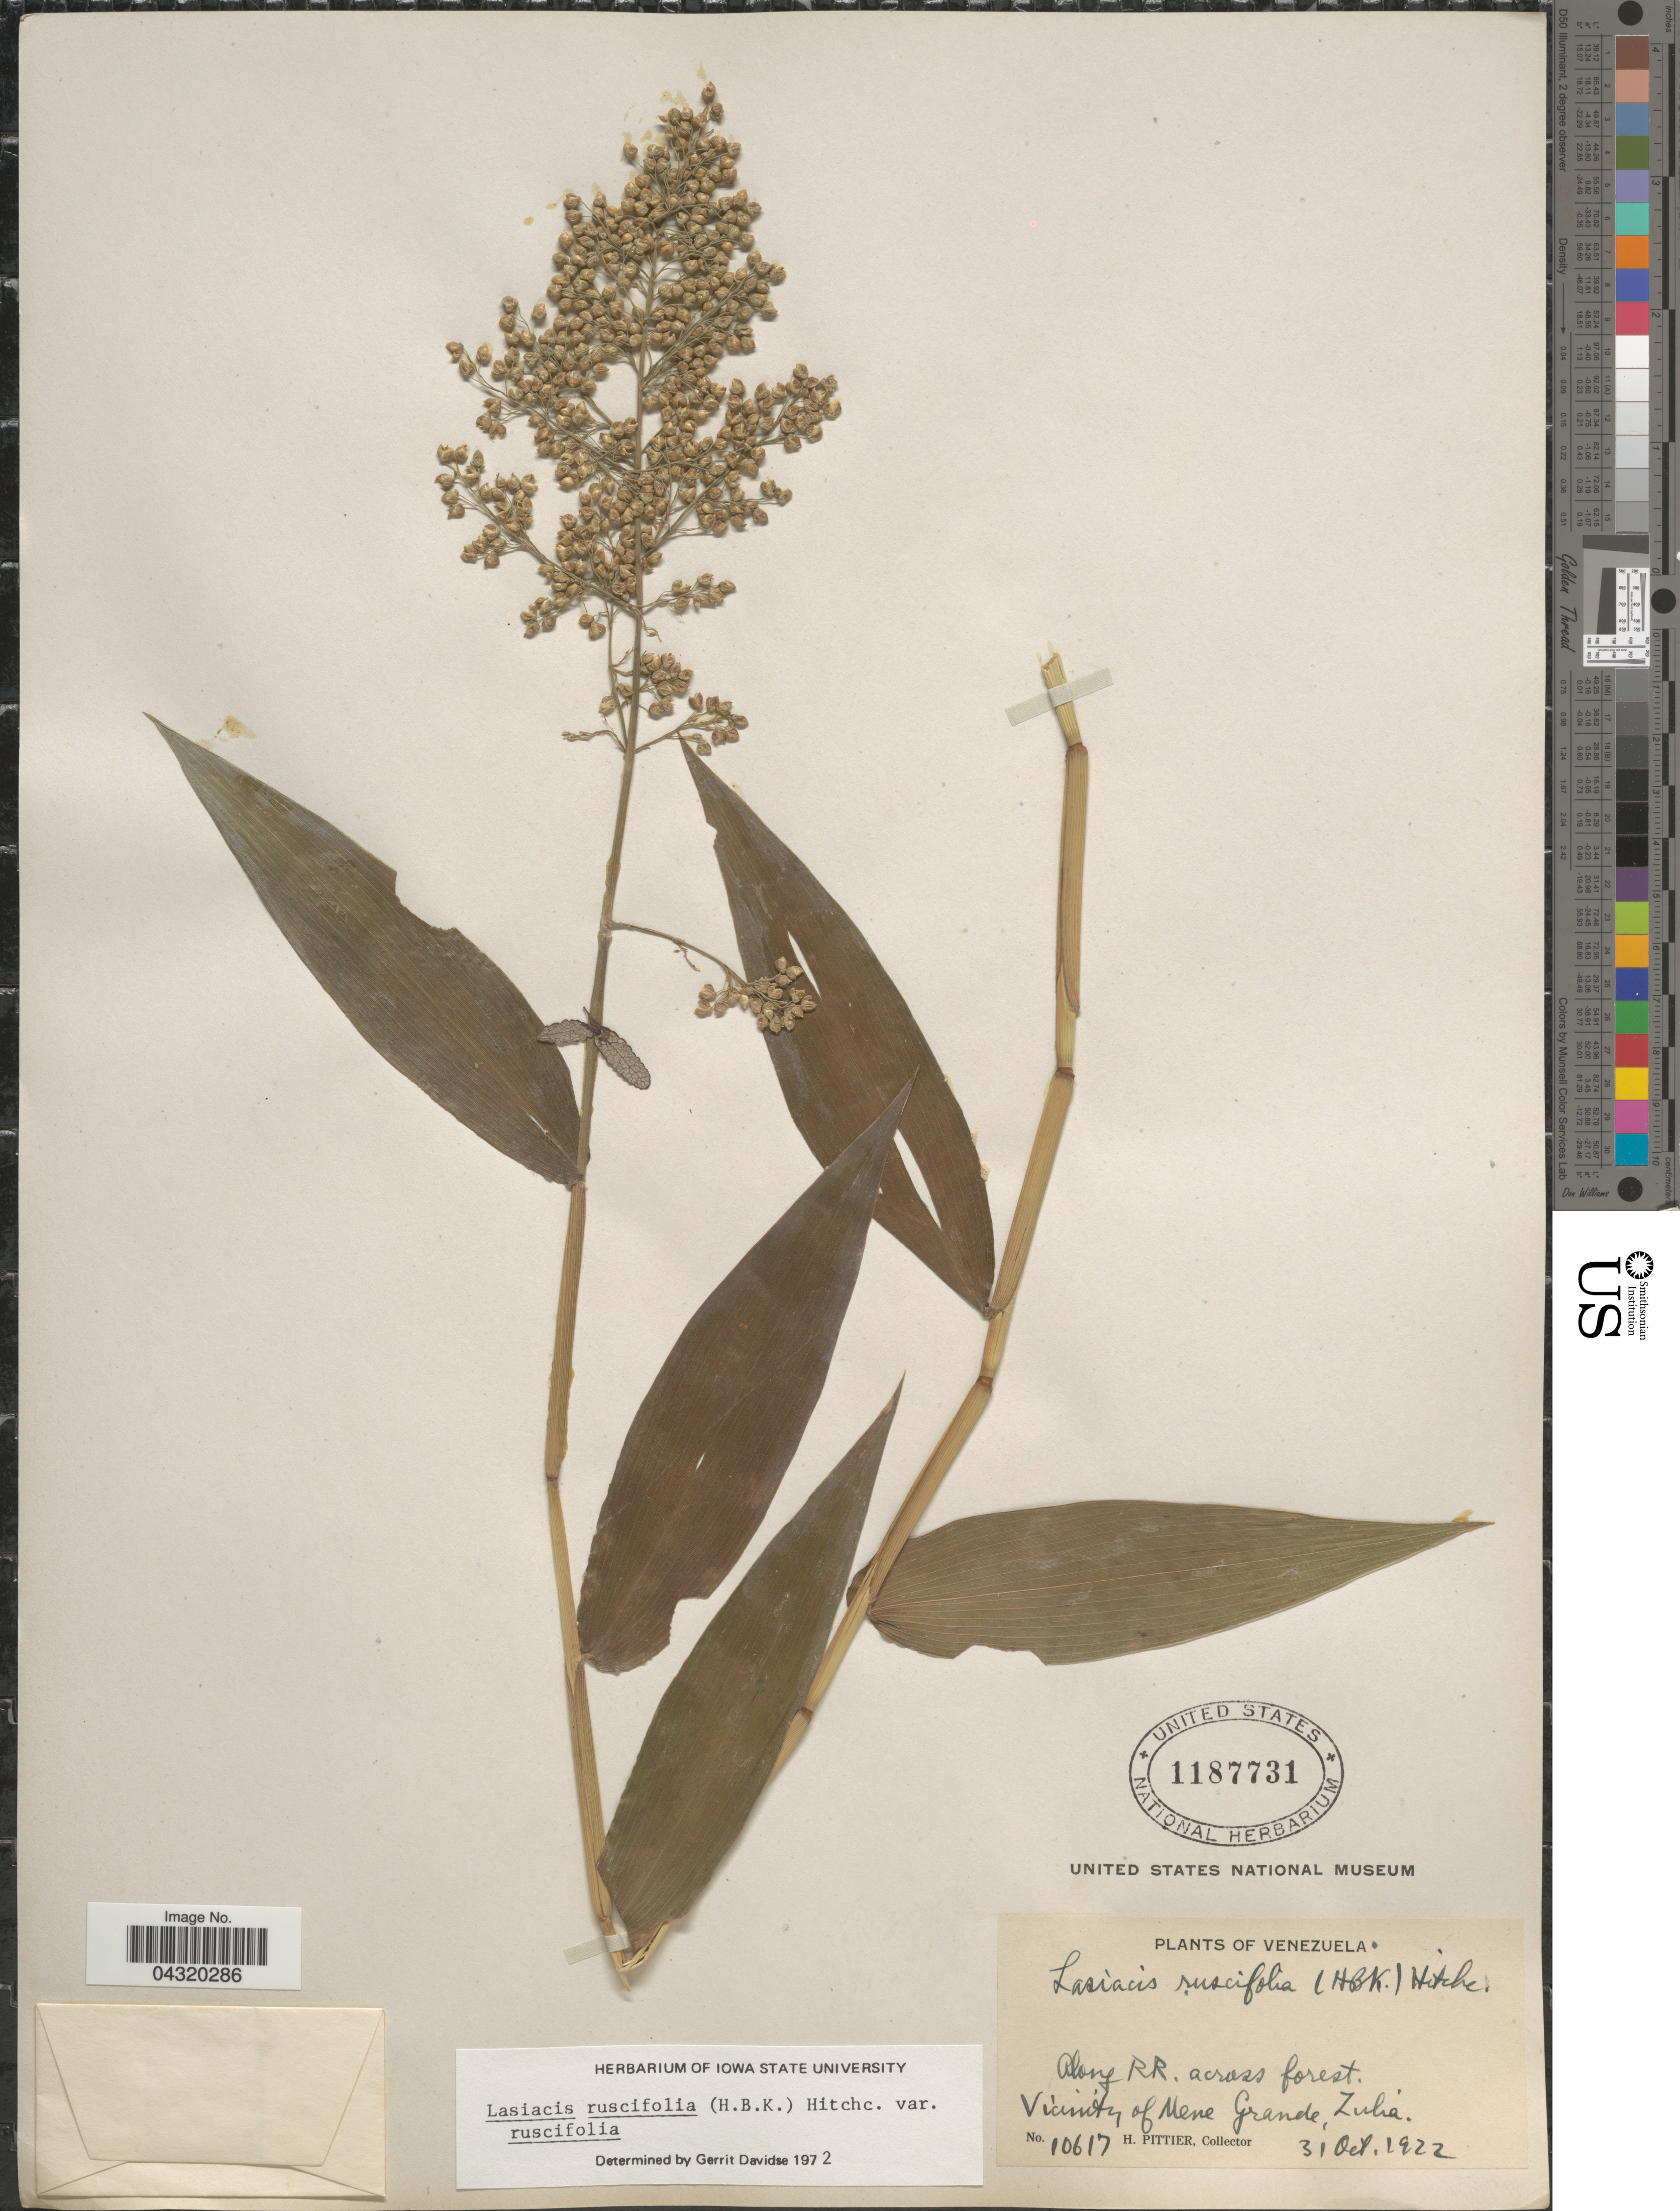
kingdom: Plantae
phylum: Tracheophyta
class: Liliopsida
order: Poales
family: Poaceae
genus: Lasiacis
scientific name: Lasiacis ruscifolia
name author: (Kunth) Hitchc.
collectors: H. F. Pittier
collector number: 10617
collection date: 1922-10-31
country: Venezuela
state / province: Zulia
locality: Along RR. across forest. Vicinity of Mene Grande.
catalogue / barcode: US 1187731